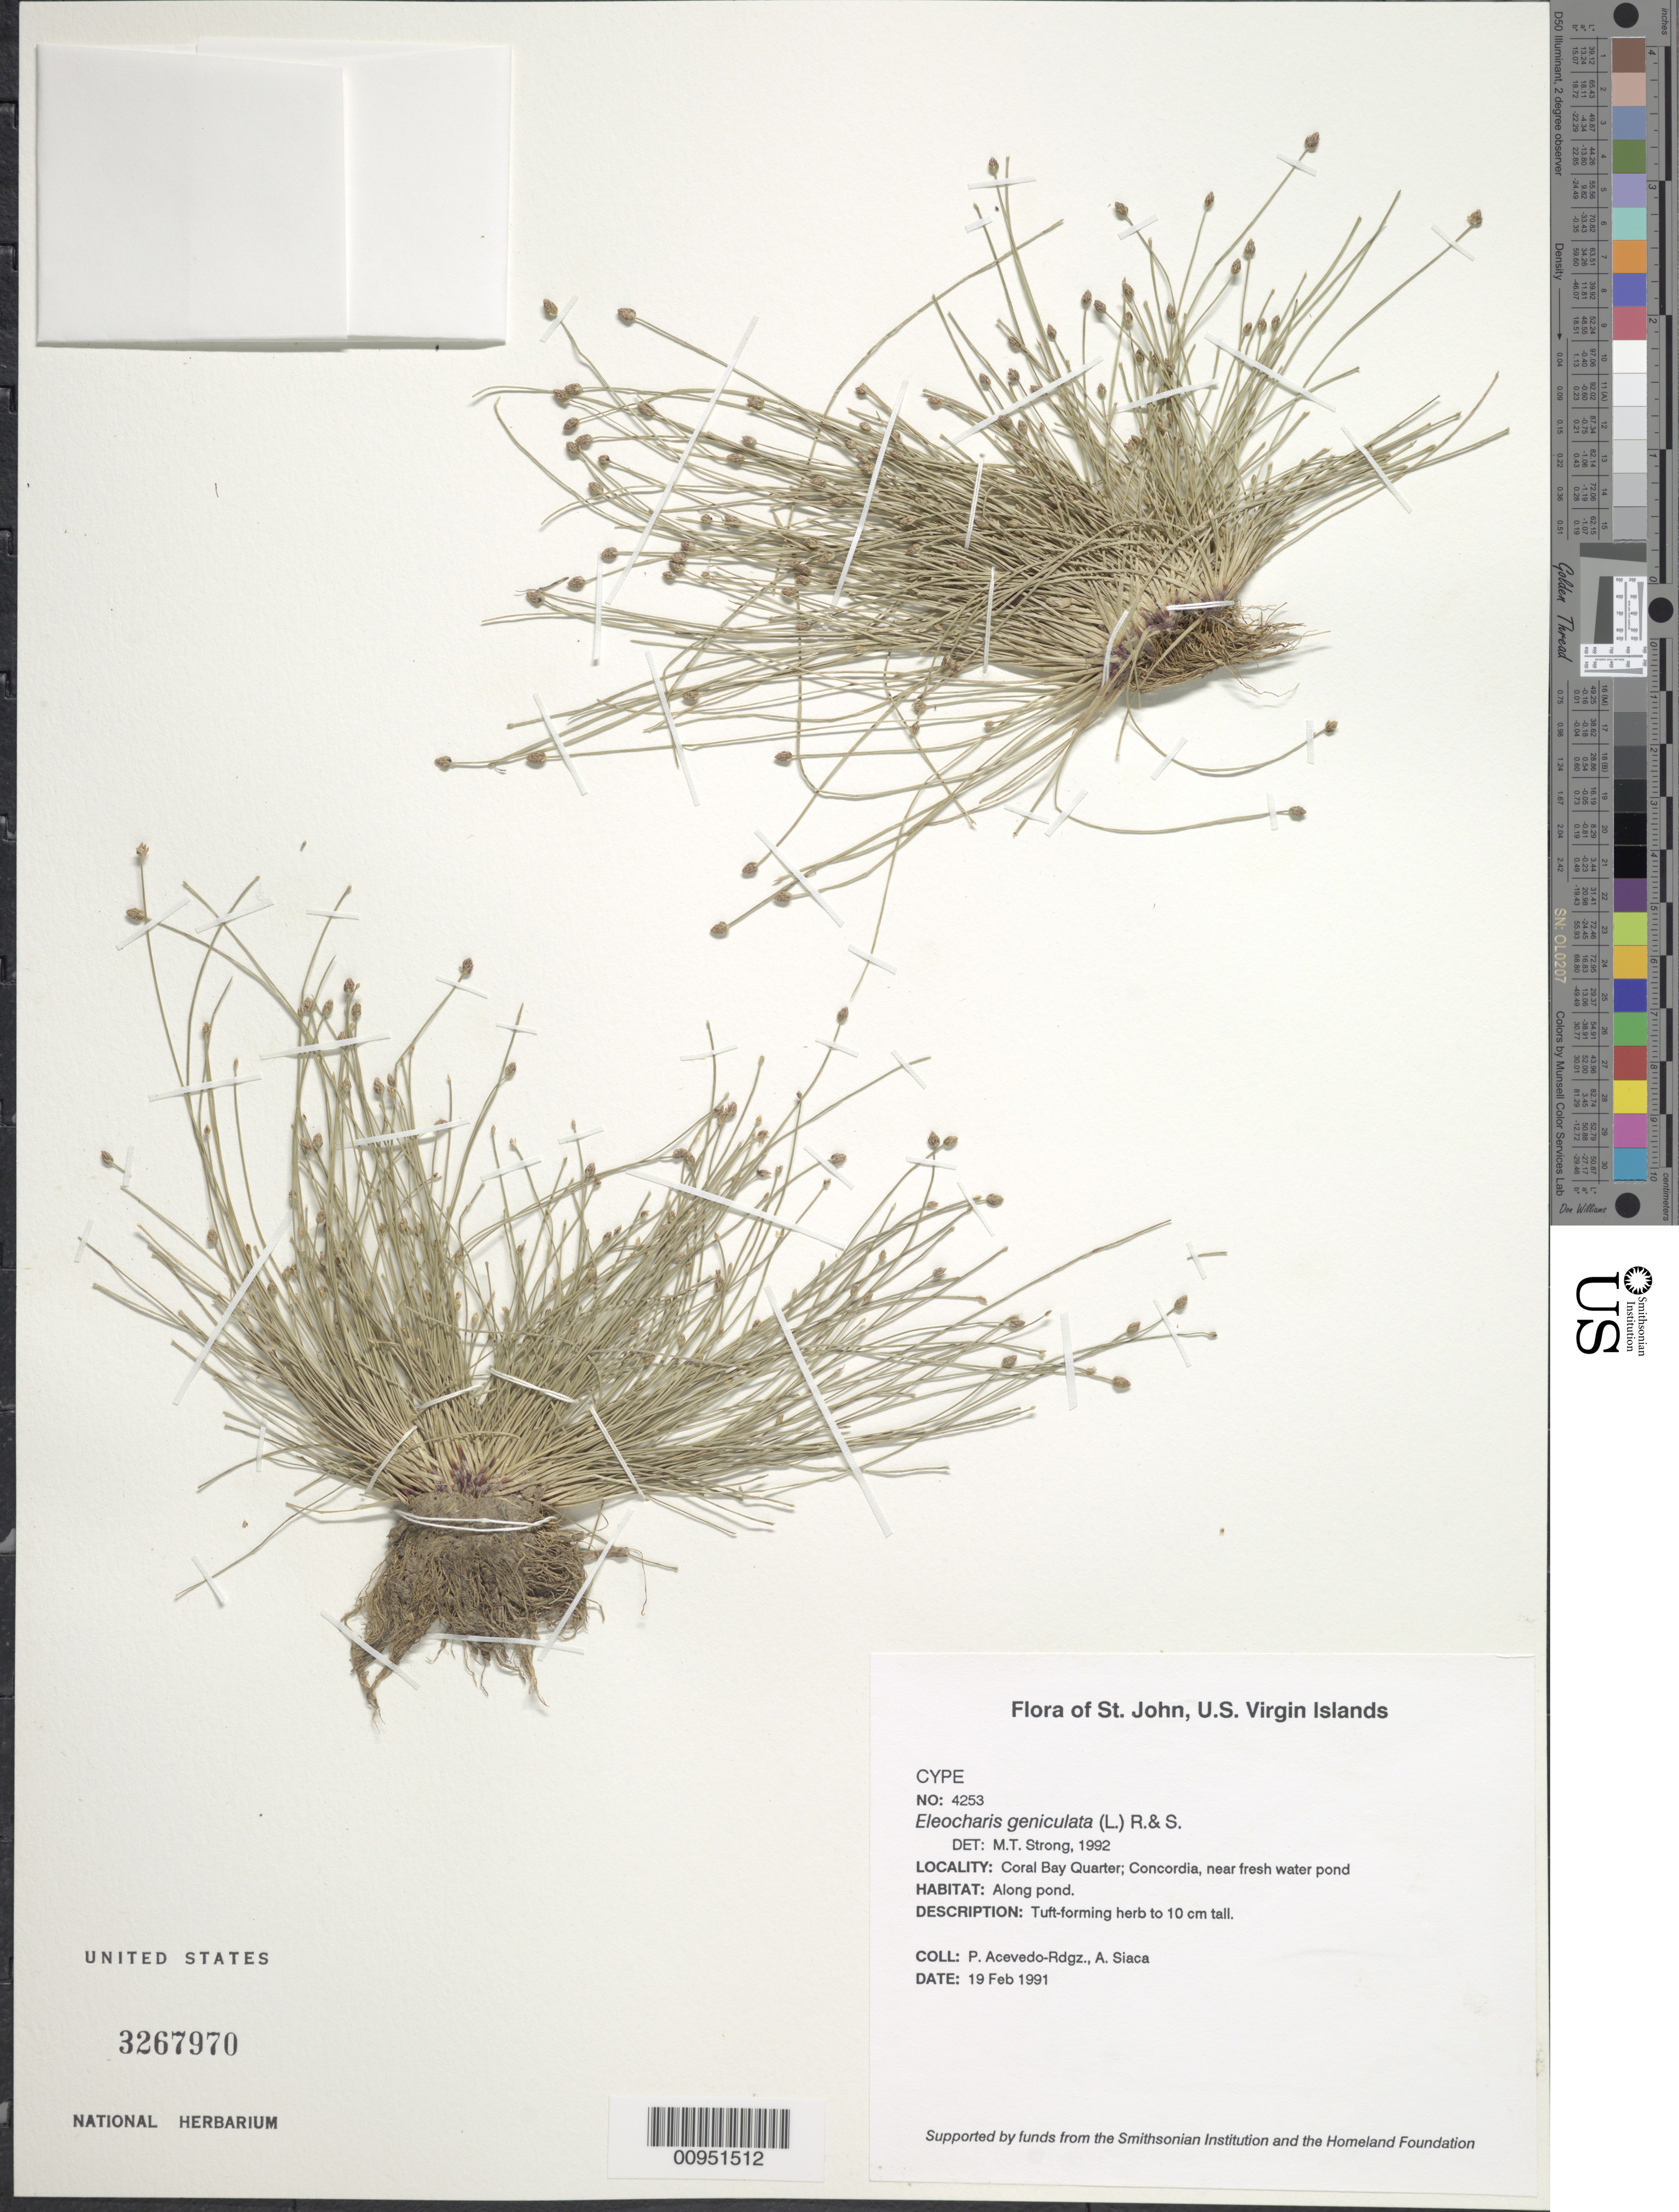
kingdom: Plantae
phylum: Tracheophyta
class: Liliopsida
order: Poales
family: Cyperaceae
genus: Eleocharis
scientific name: Eleocharis geniculata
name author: (L.) Roem. & Schult.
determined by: Strong, M. T., (US), Smithsonian Institution - National Museum of Natural History (UNITED STATES)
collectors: P. Acevedo-Rodr. & A. Siaca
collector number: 4253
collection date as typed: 19 Feb 1991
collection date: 1991-02-19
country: U.S. Virgin Islands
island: St. John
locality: Coral Bay Quarter, Concordia, near fresh water pond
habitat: Along pond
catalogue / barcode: US 3267970